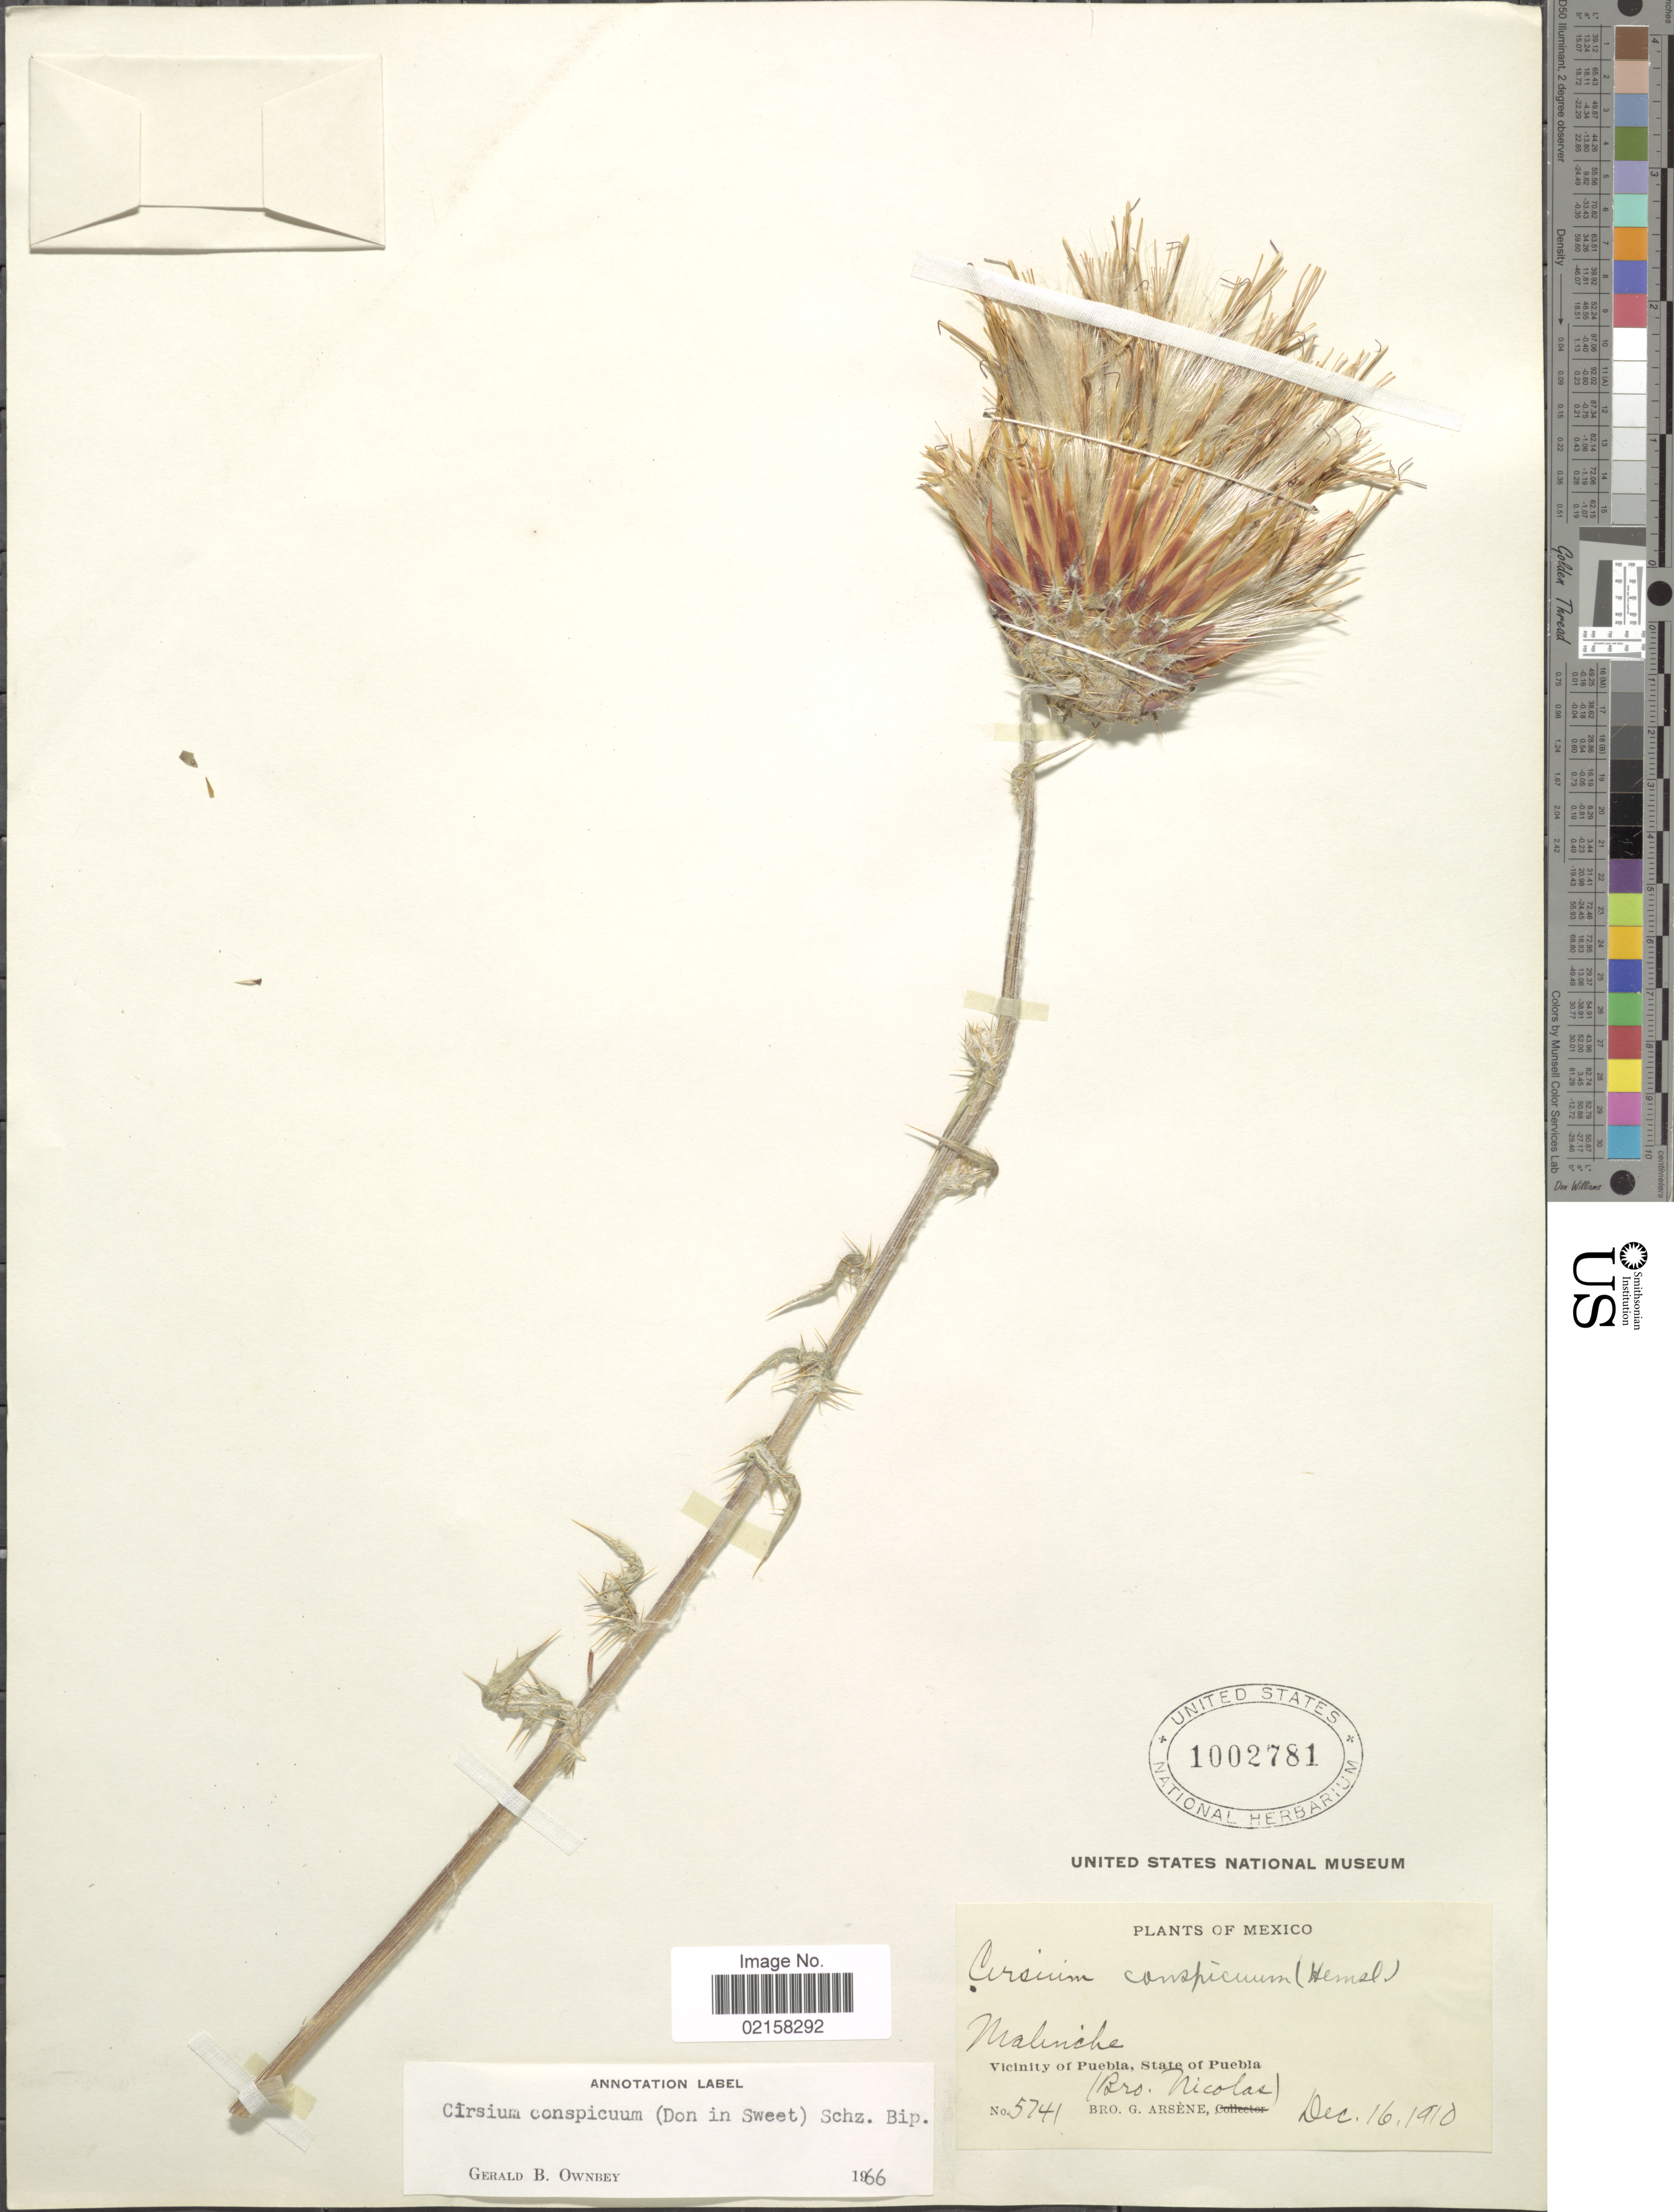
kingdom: Plantae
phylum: Tracheophyta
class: Magnoliopsida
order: Asterales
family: Asteraceae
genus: Cirsium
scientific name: Cirsium conspicuum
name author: (G. Don) Sch. Bip.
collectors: Bro. G. Arsène & Bro. Nicolas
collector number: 5741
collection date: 1910-12-16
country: Mexico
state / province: Puebla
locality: Malinche, vicinity of Puebla.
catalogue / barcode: US 1002781